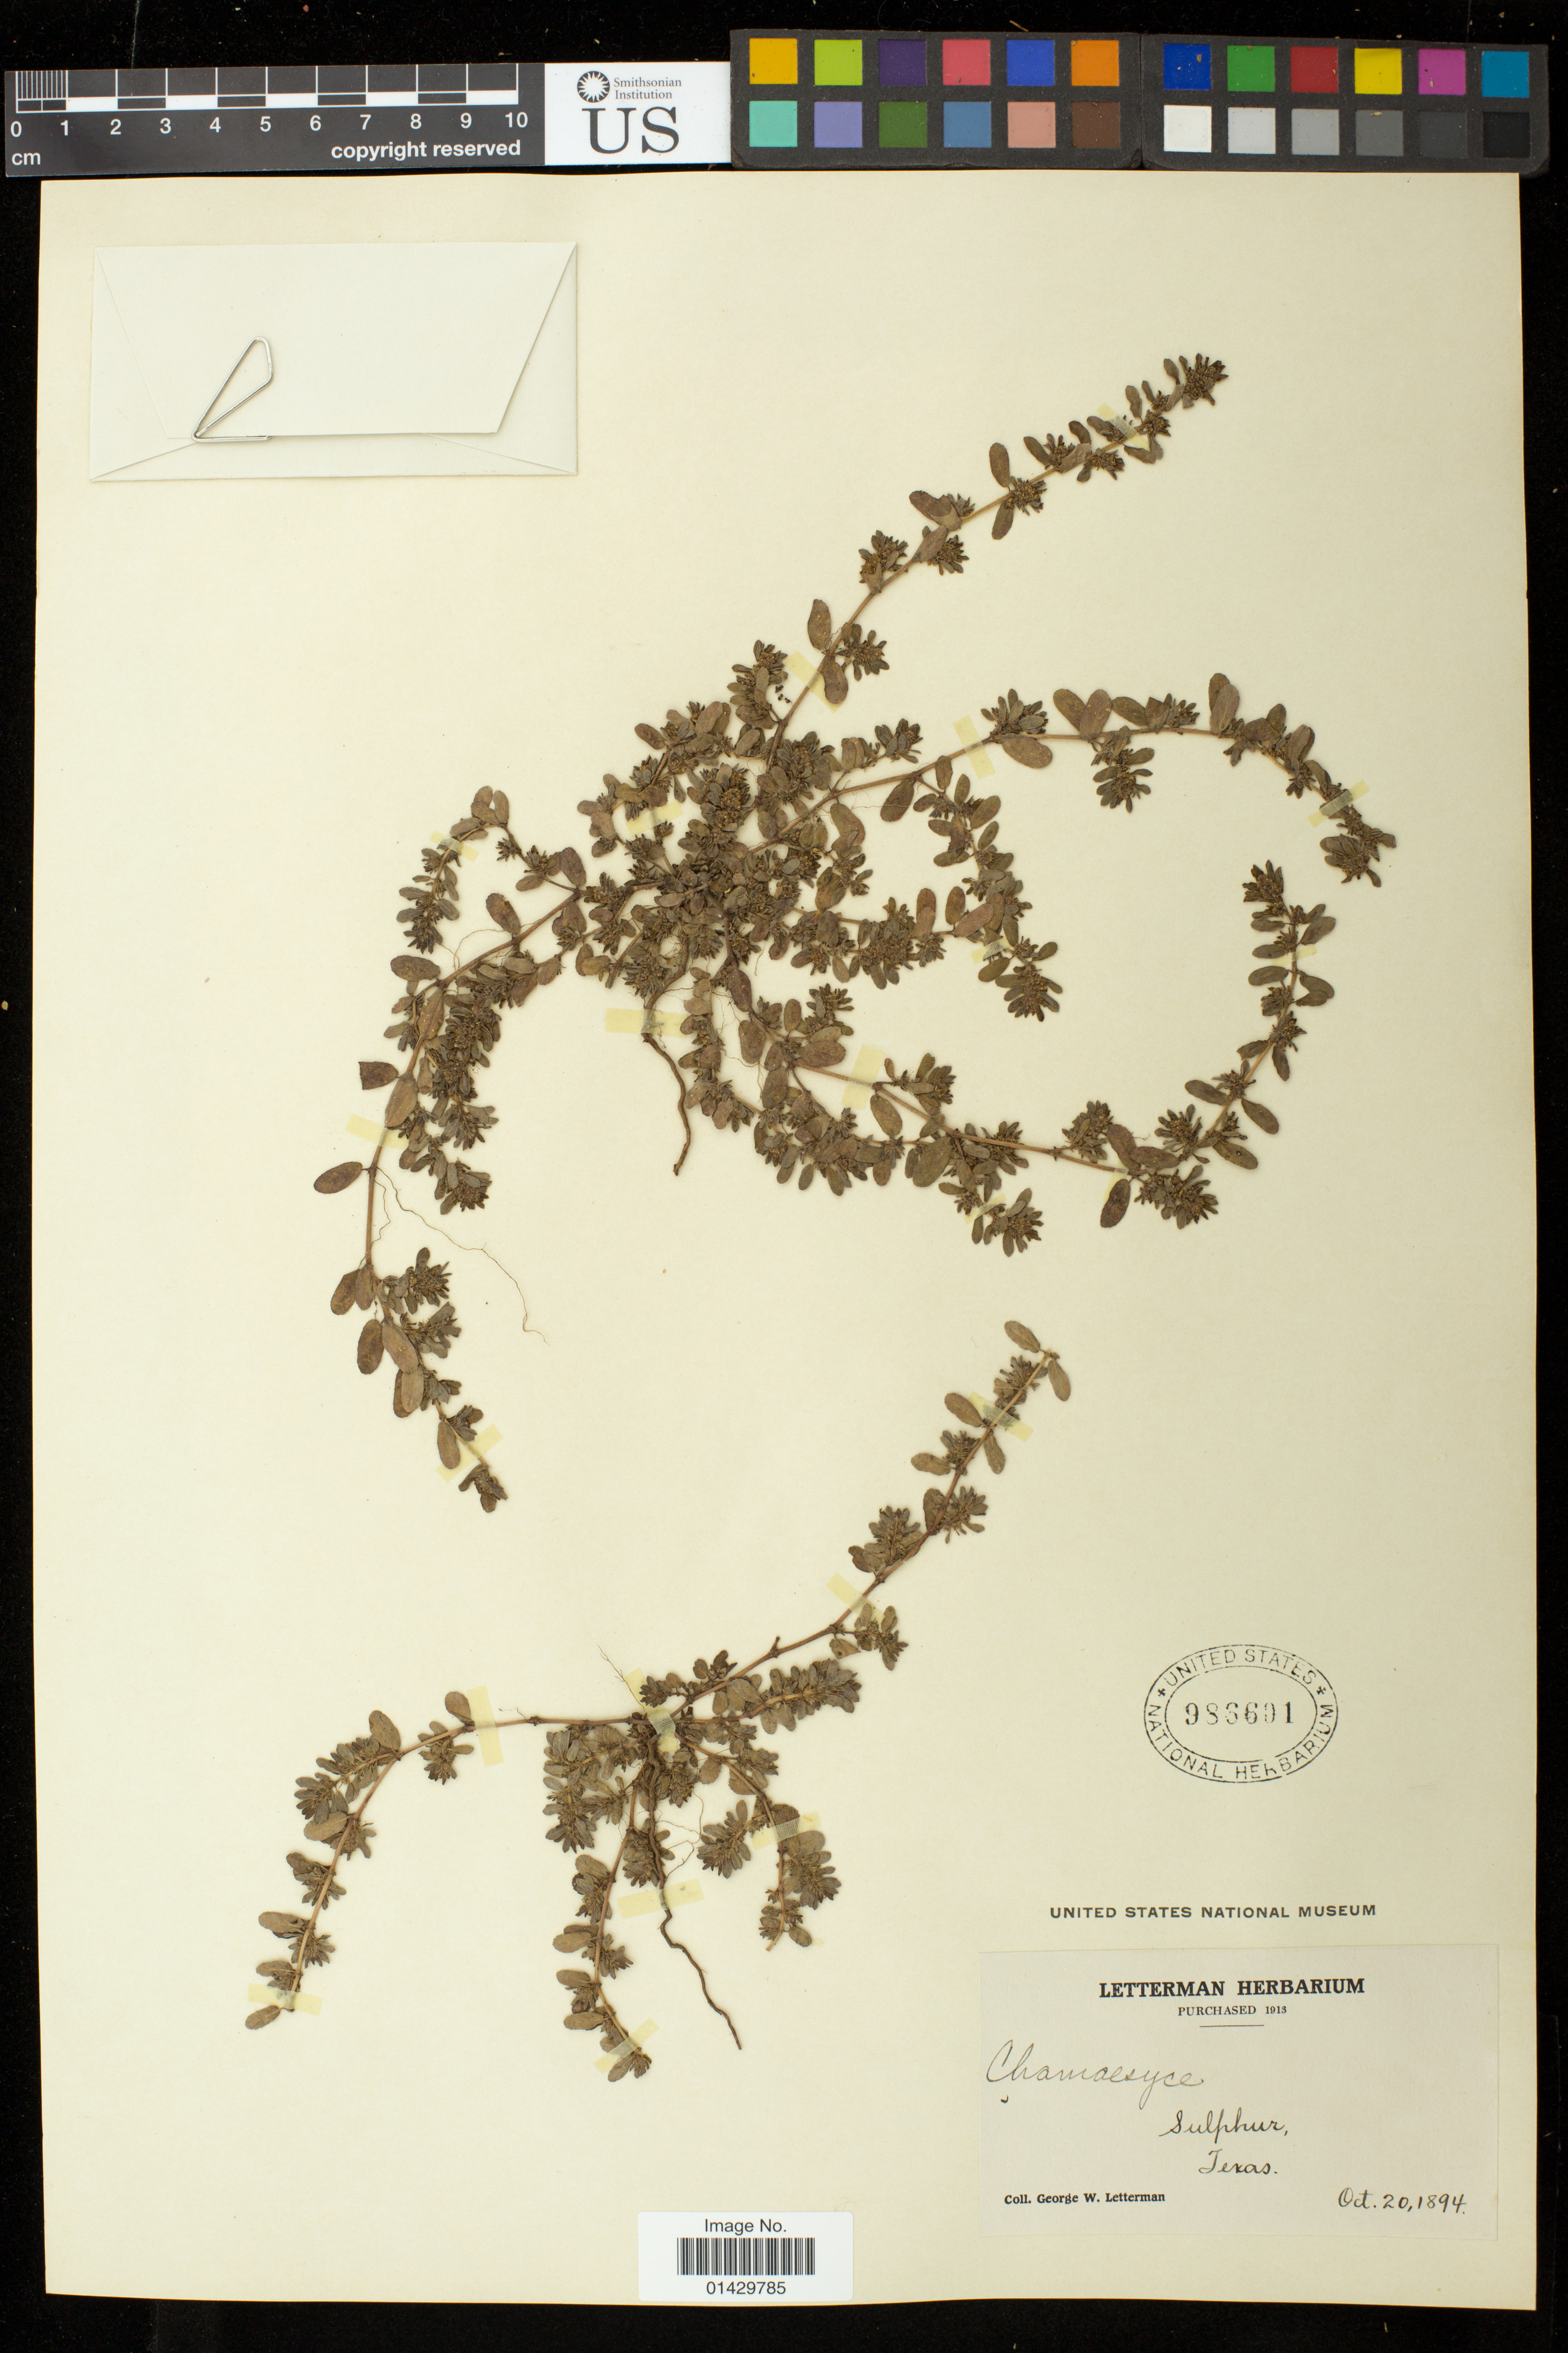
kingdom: Plantae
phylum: Tracheophyta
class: Magnoliopsida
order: Malpighiales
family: Euphorbiaceae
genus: Euphorbia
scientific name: Euphorbia maculata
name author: L.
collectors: G. W. Letterman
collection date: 1894-10-20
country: United States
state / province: Texas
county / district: Bowie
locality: Sulphur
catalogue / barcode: US 986601